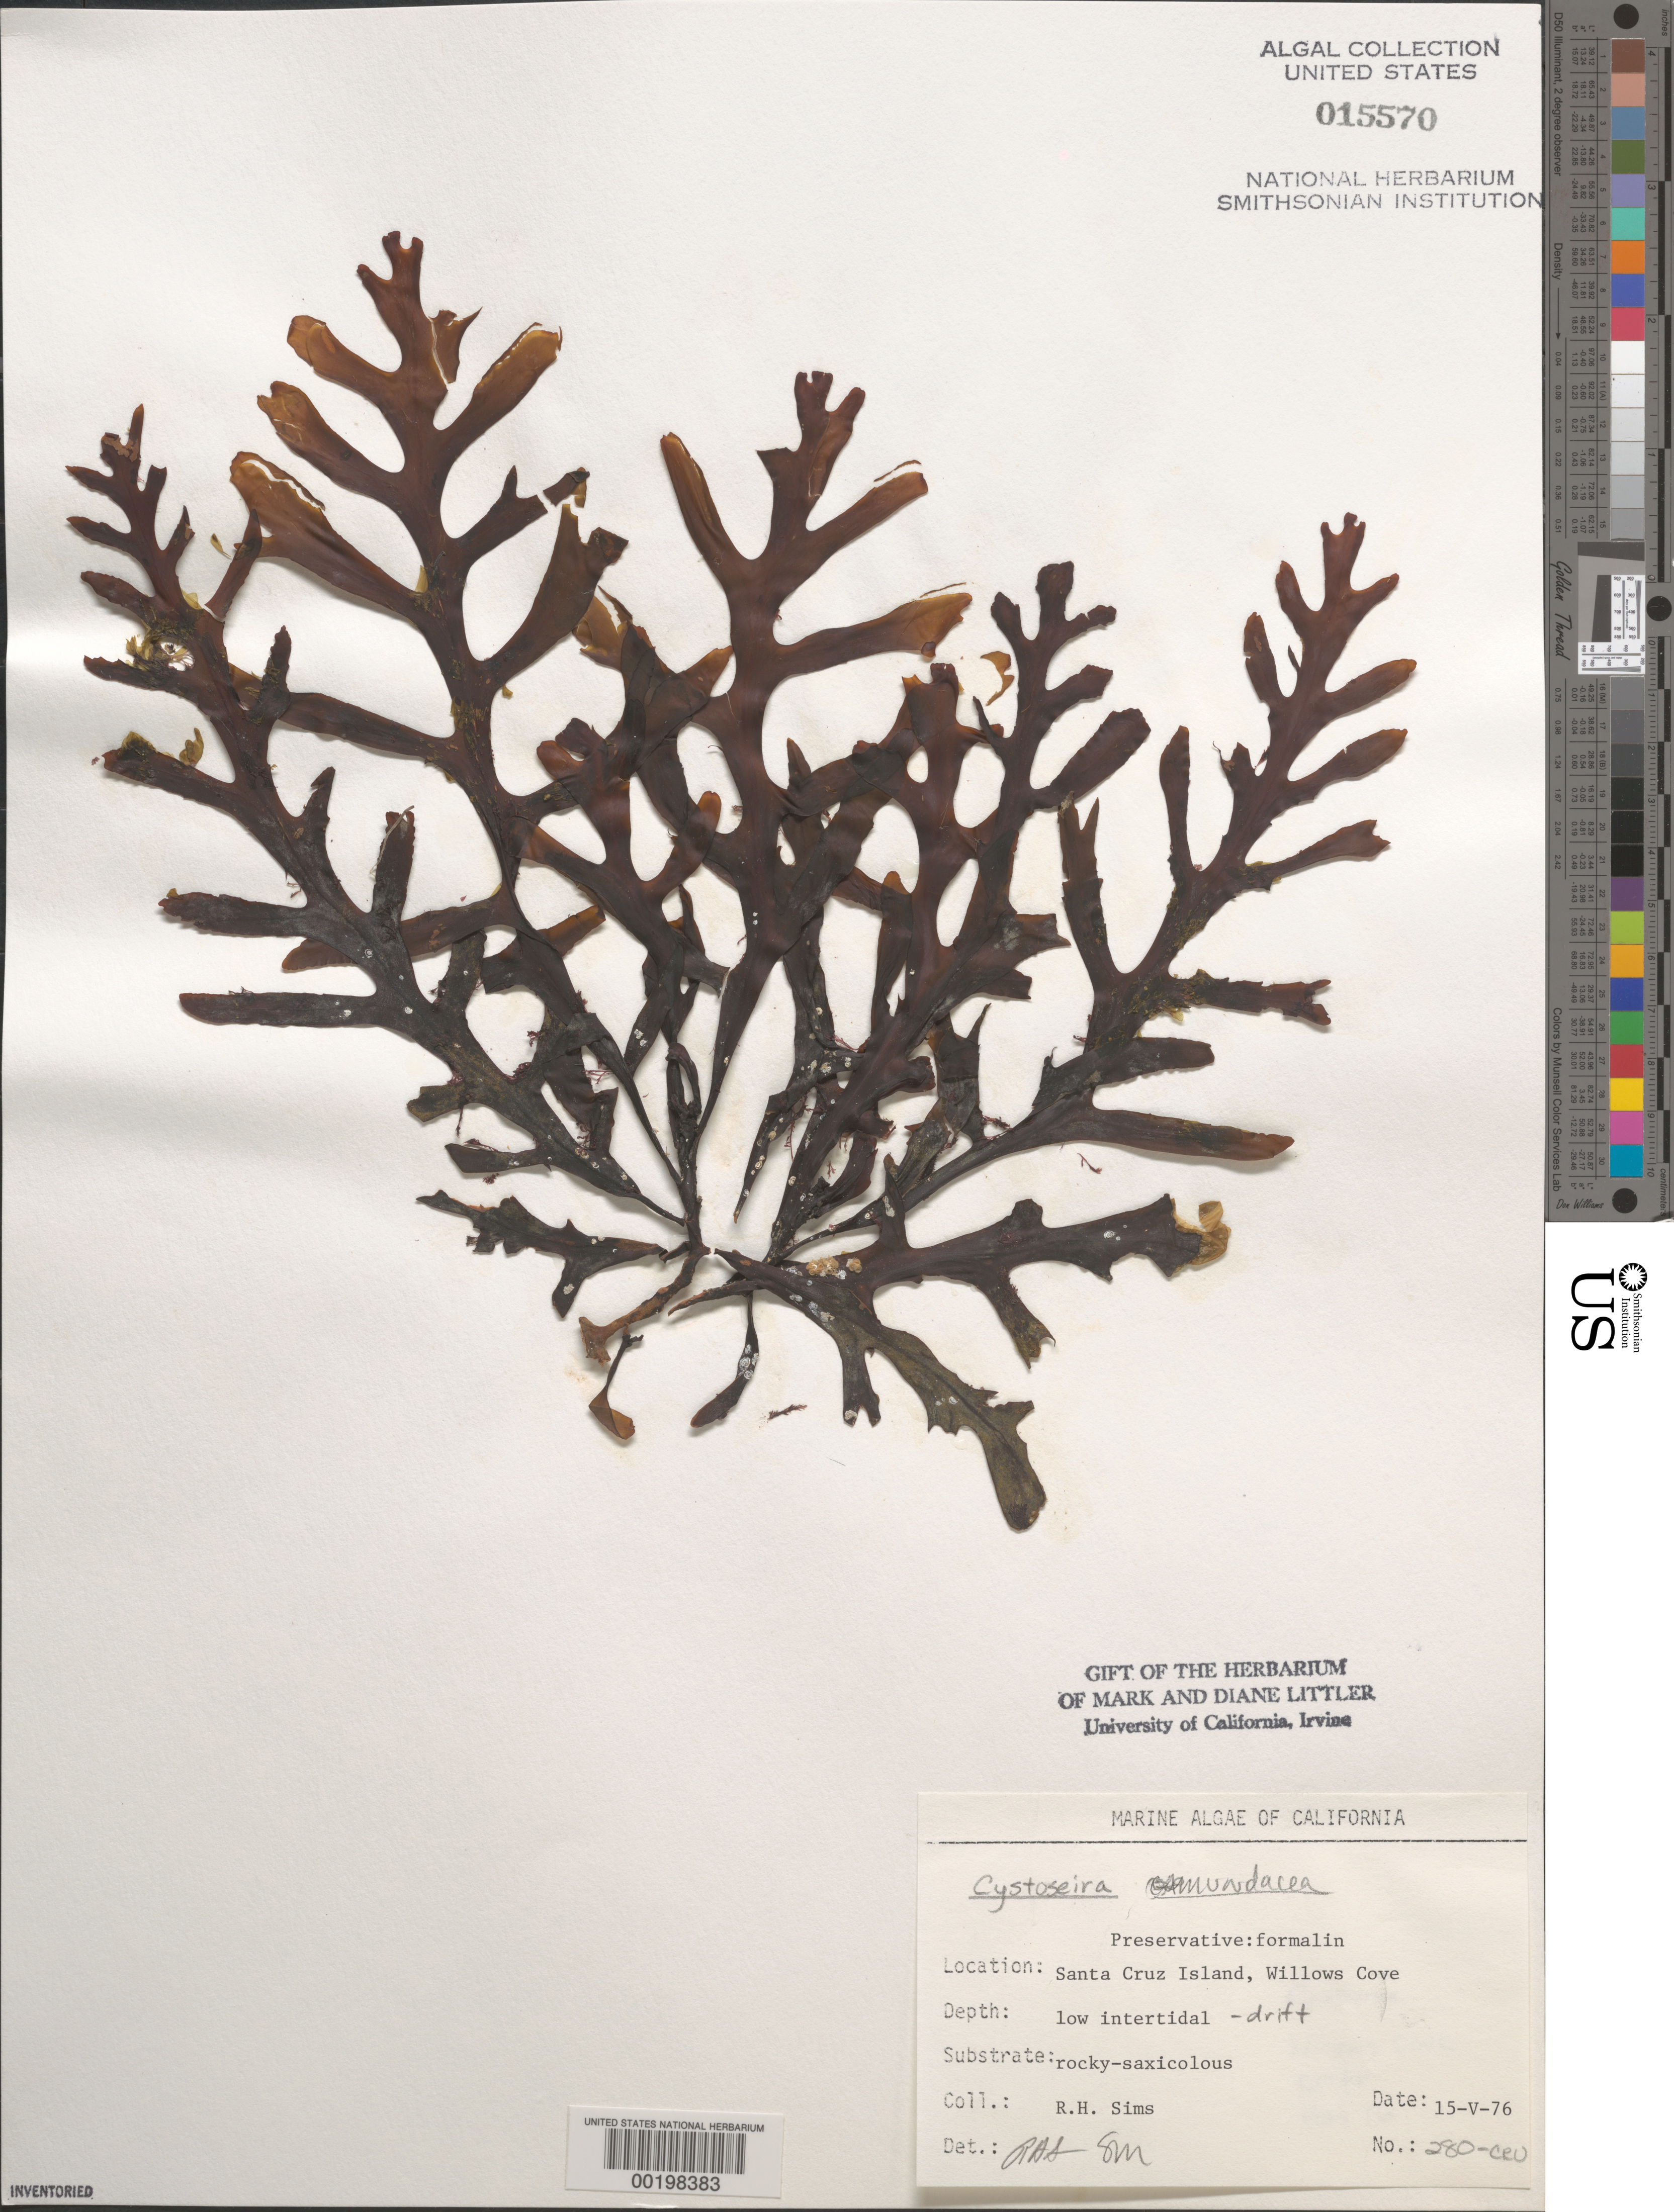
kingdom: Chromista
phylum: Ochrophyta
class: Phaeophyceae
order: Fucales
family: Sargassaceae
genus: Cystoseira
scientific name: Cystoseira osmundacea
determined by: Sims, Robert H.; Murray, S. N.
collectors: R. H. Sims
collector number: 280-cru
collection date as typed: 15 May 1976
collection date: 1976-05-15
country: United States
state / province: California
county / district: Santa Barbara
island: Santa Cruz Island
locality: Willows Cove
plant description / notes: BLM-SOCALBIGHT Rocky Intertidal Survey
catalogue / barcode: US 15570